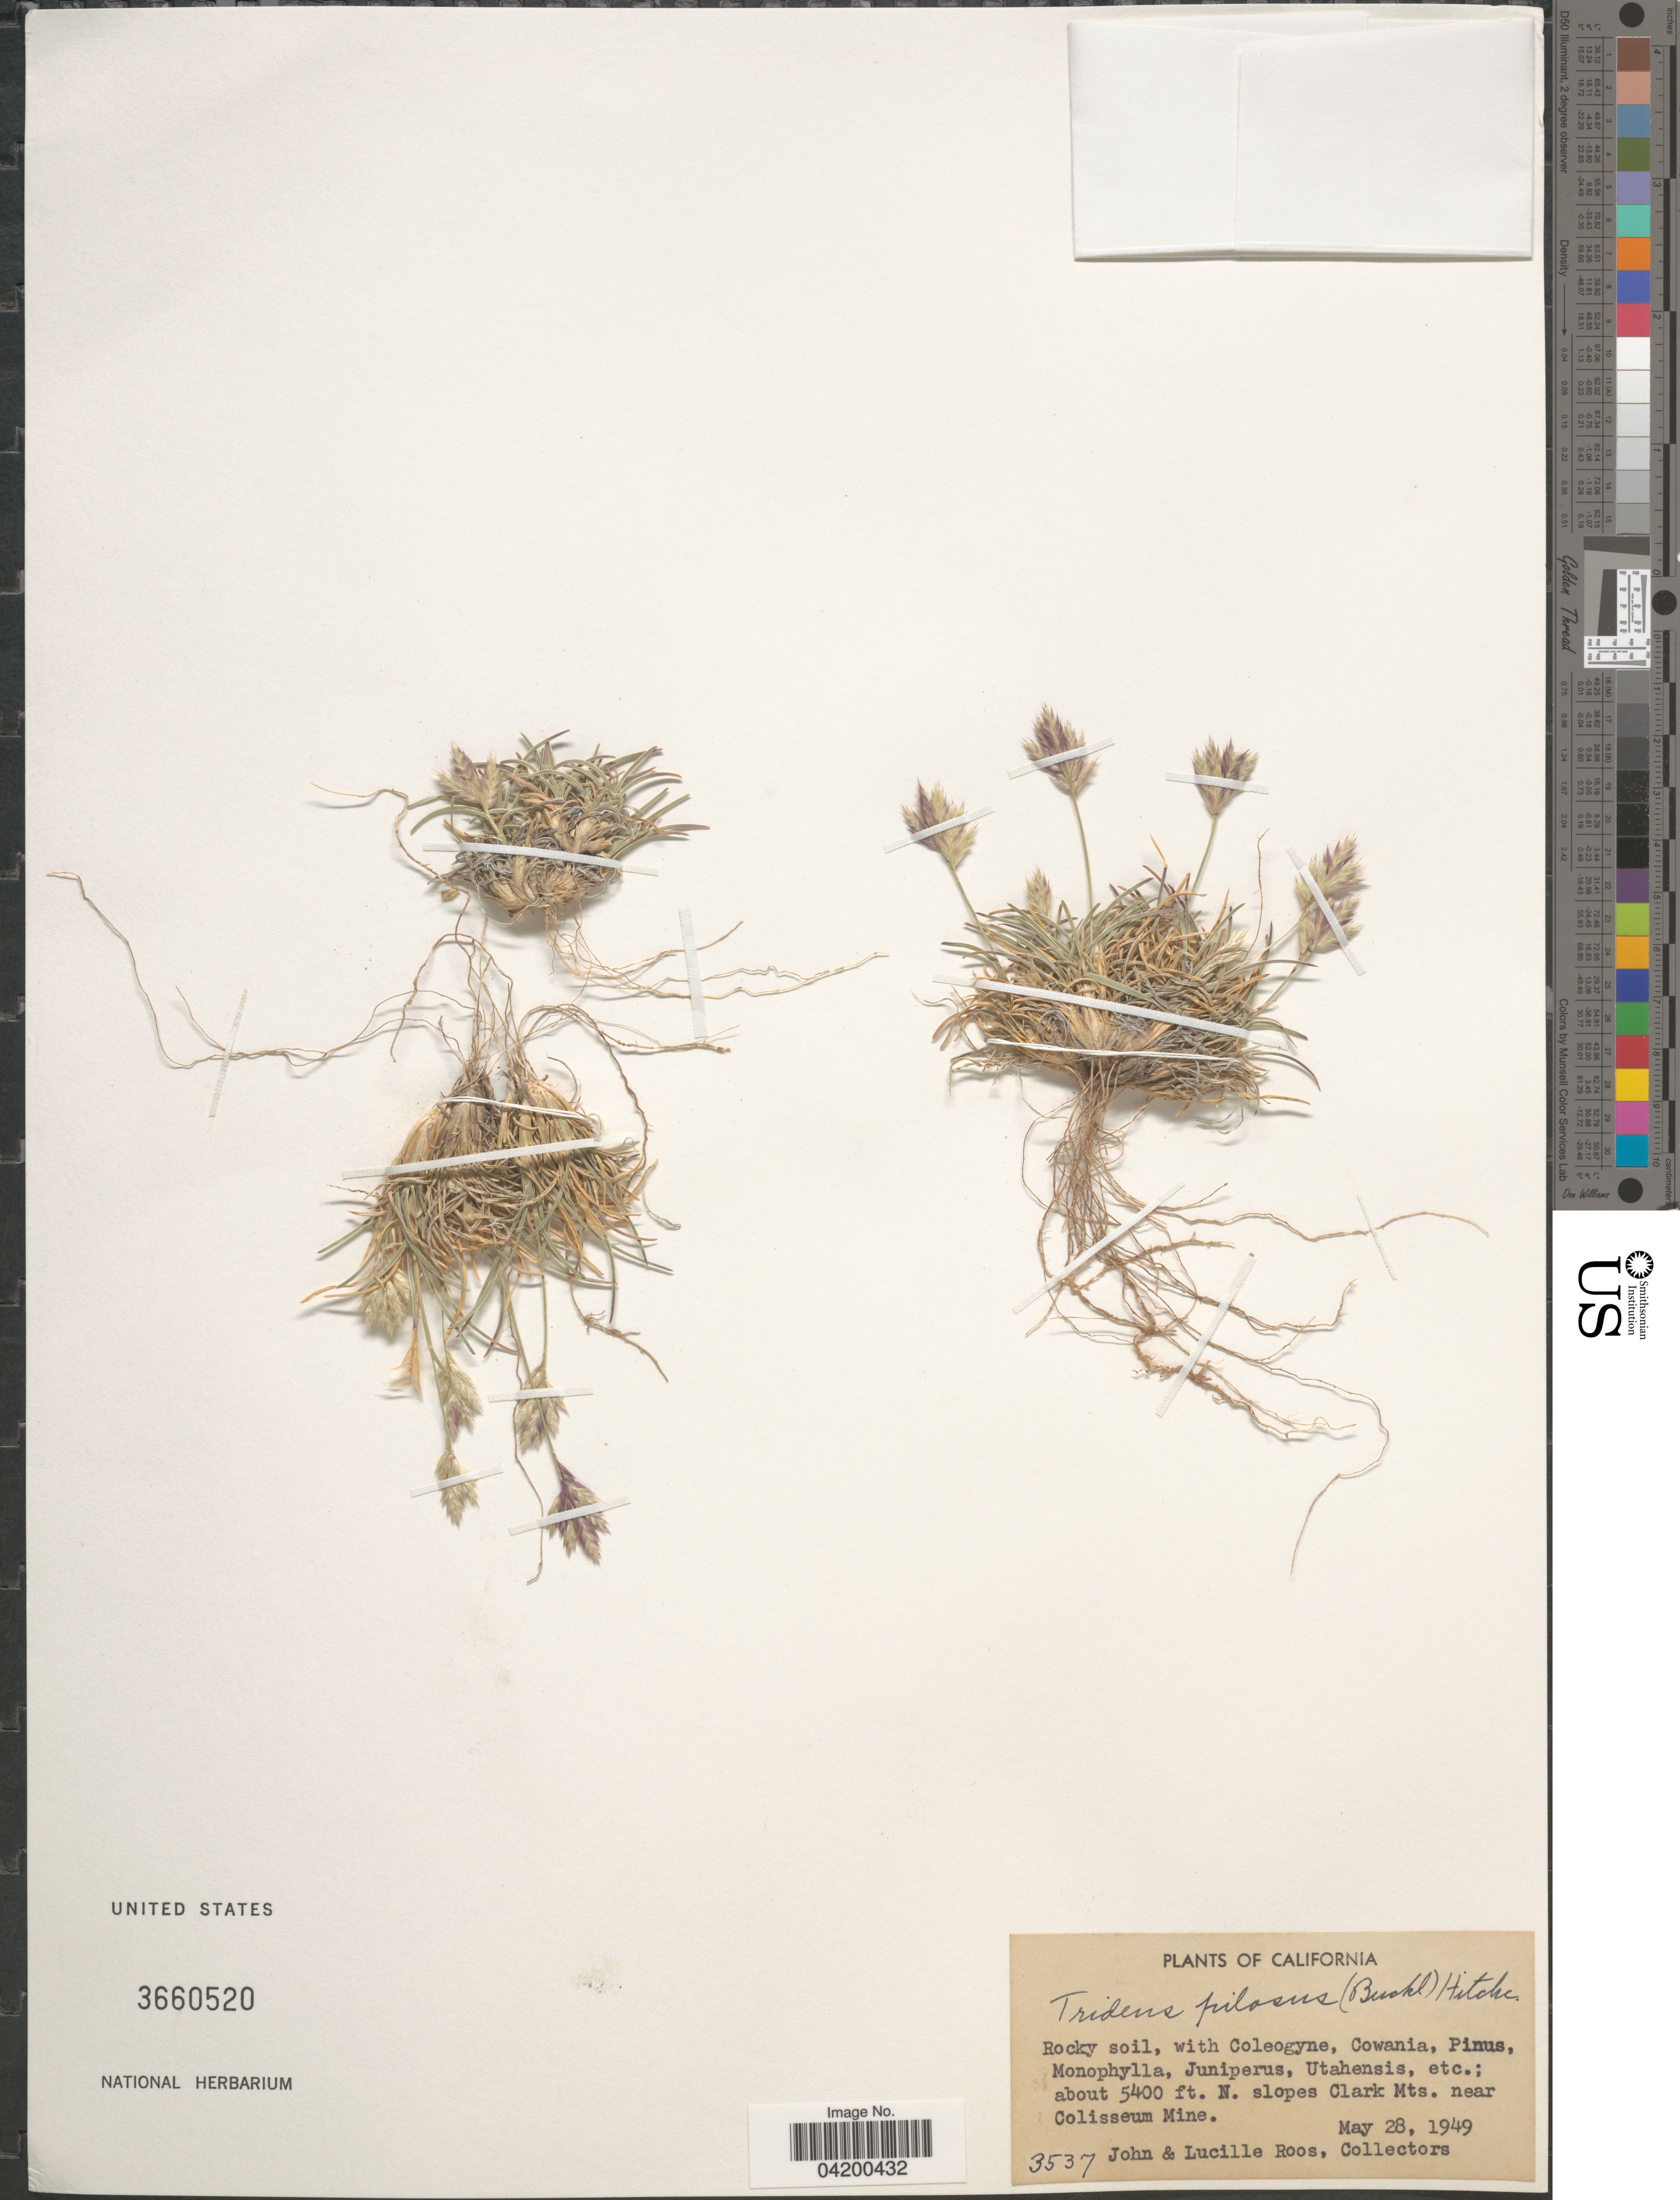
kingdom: Plantae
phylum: Tracheophyta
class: Liliopsida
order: Poales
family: Poaceae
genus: Erioneuron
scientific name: Erioneuron pilosum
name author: (Buckley) Nash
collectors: J. C. Roos & L. Roos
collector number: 3537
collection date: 1949-05-28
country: United States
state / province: California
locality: N. slopes Clark Mts. near Colisseum Mine.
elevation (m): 1646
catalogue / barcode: US 3660520